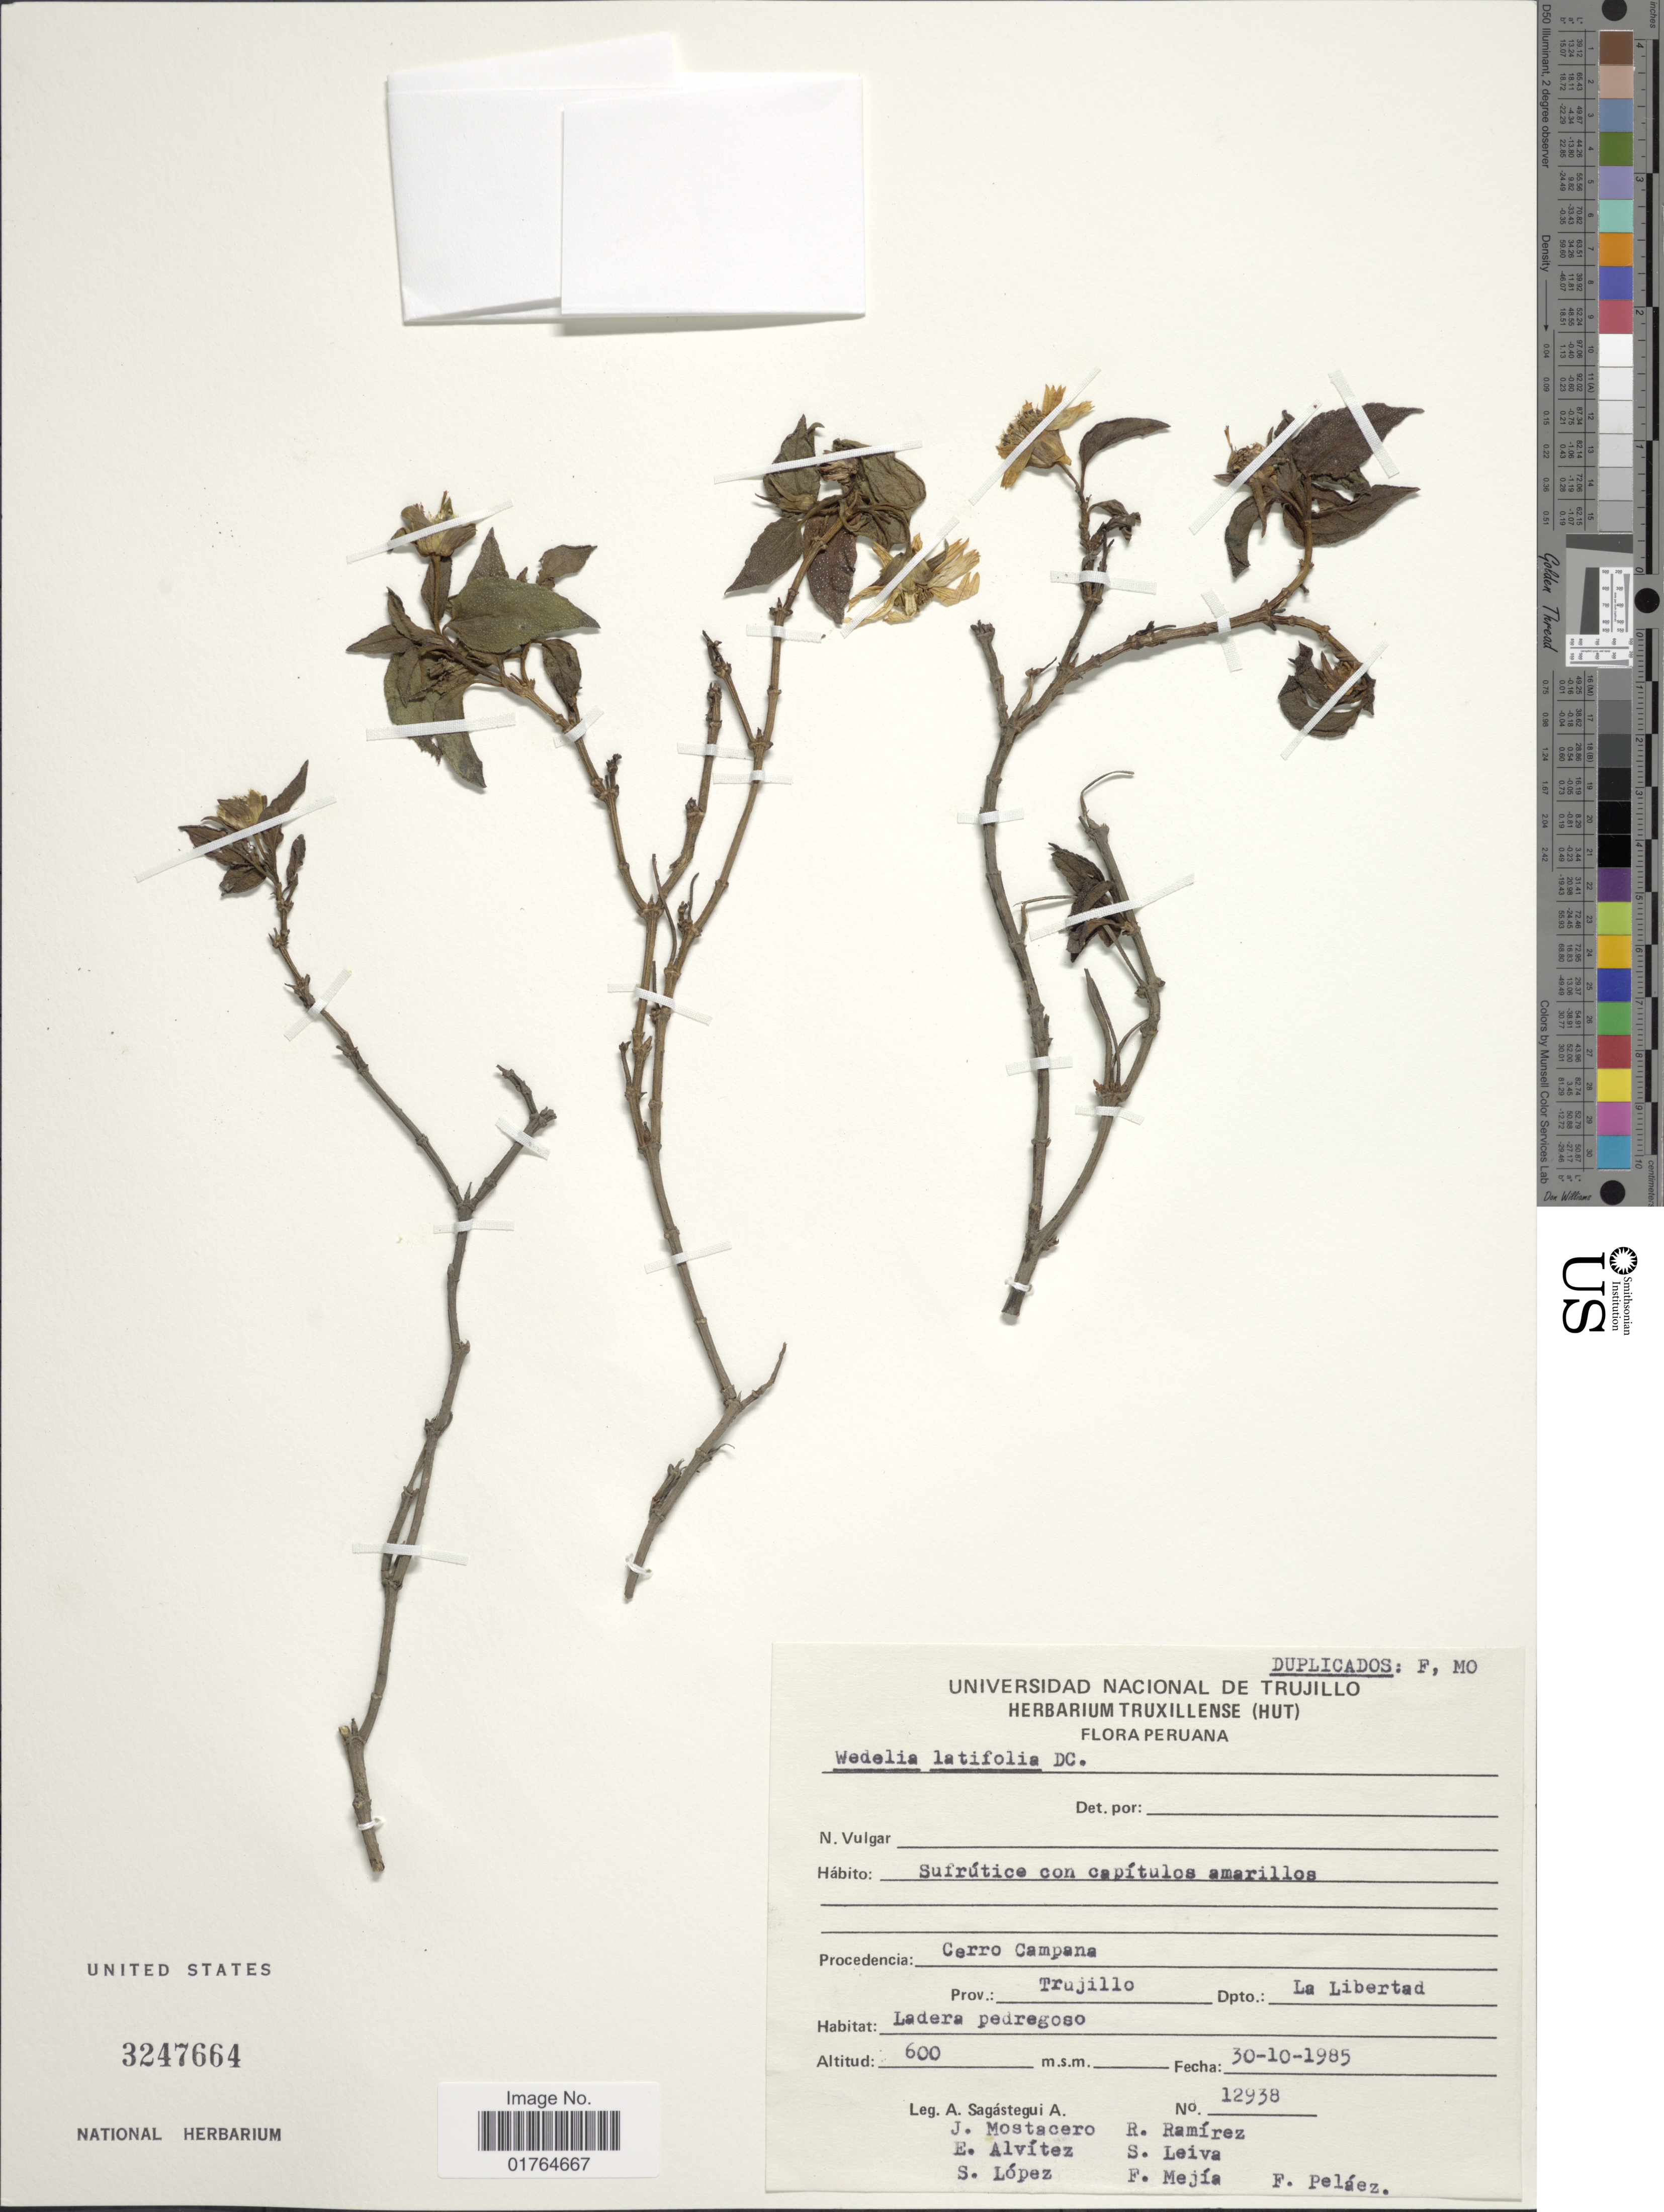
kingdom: Plantae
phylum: Tracheophyta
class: Magnoliopsida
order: Asterales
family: Asteraceae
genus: Wedelia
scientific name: Wedelia latifolia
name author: DC.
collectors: A. Sagástegui A., J. Mostacero, E. Alvitez I., S. Lopez & et al.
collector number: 12938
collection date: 1985-10-30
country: Peru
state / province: La Libertad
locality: Cerro Campana, Prov. Trujillo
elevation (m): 600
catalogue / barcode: US 3247664